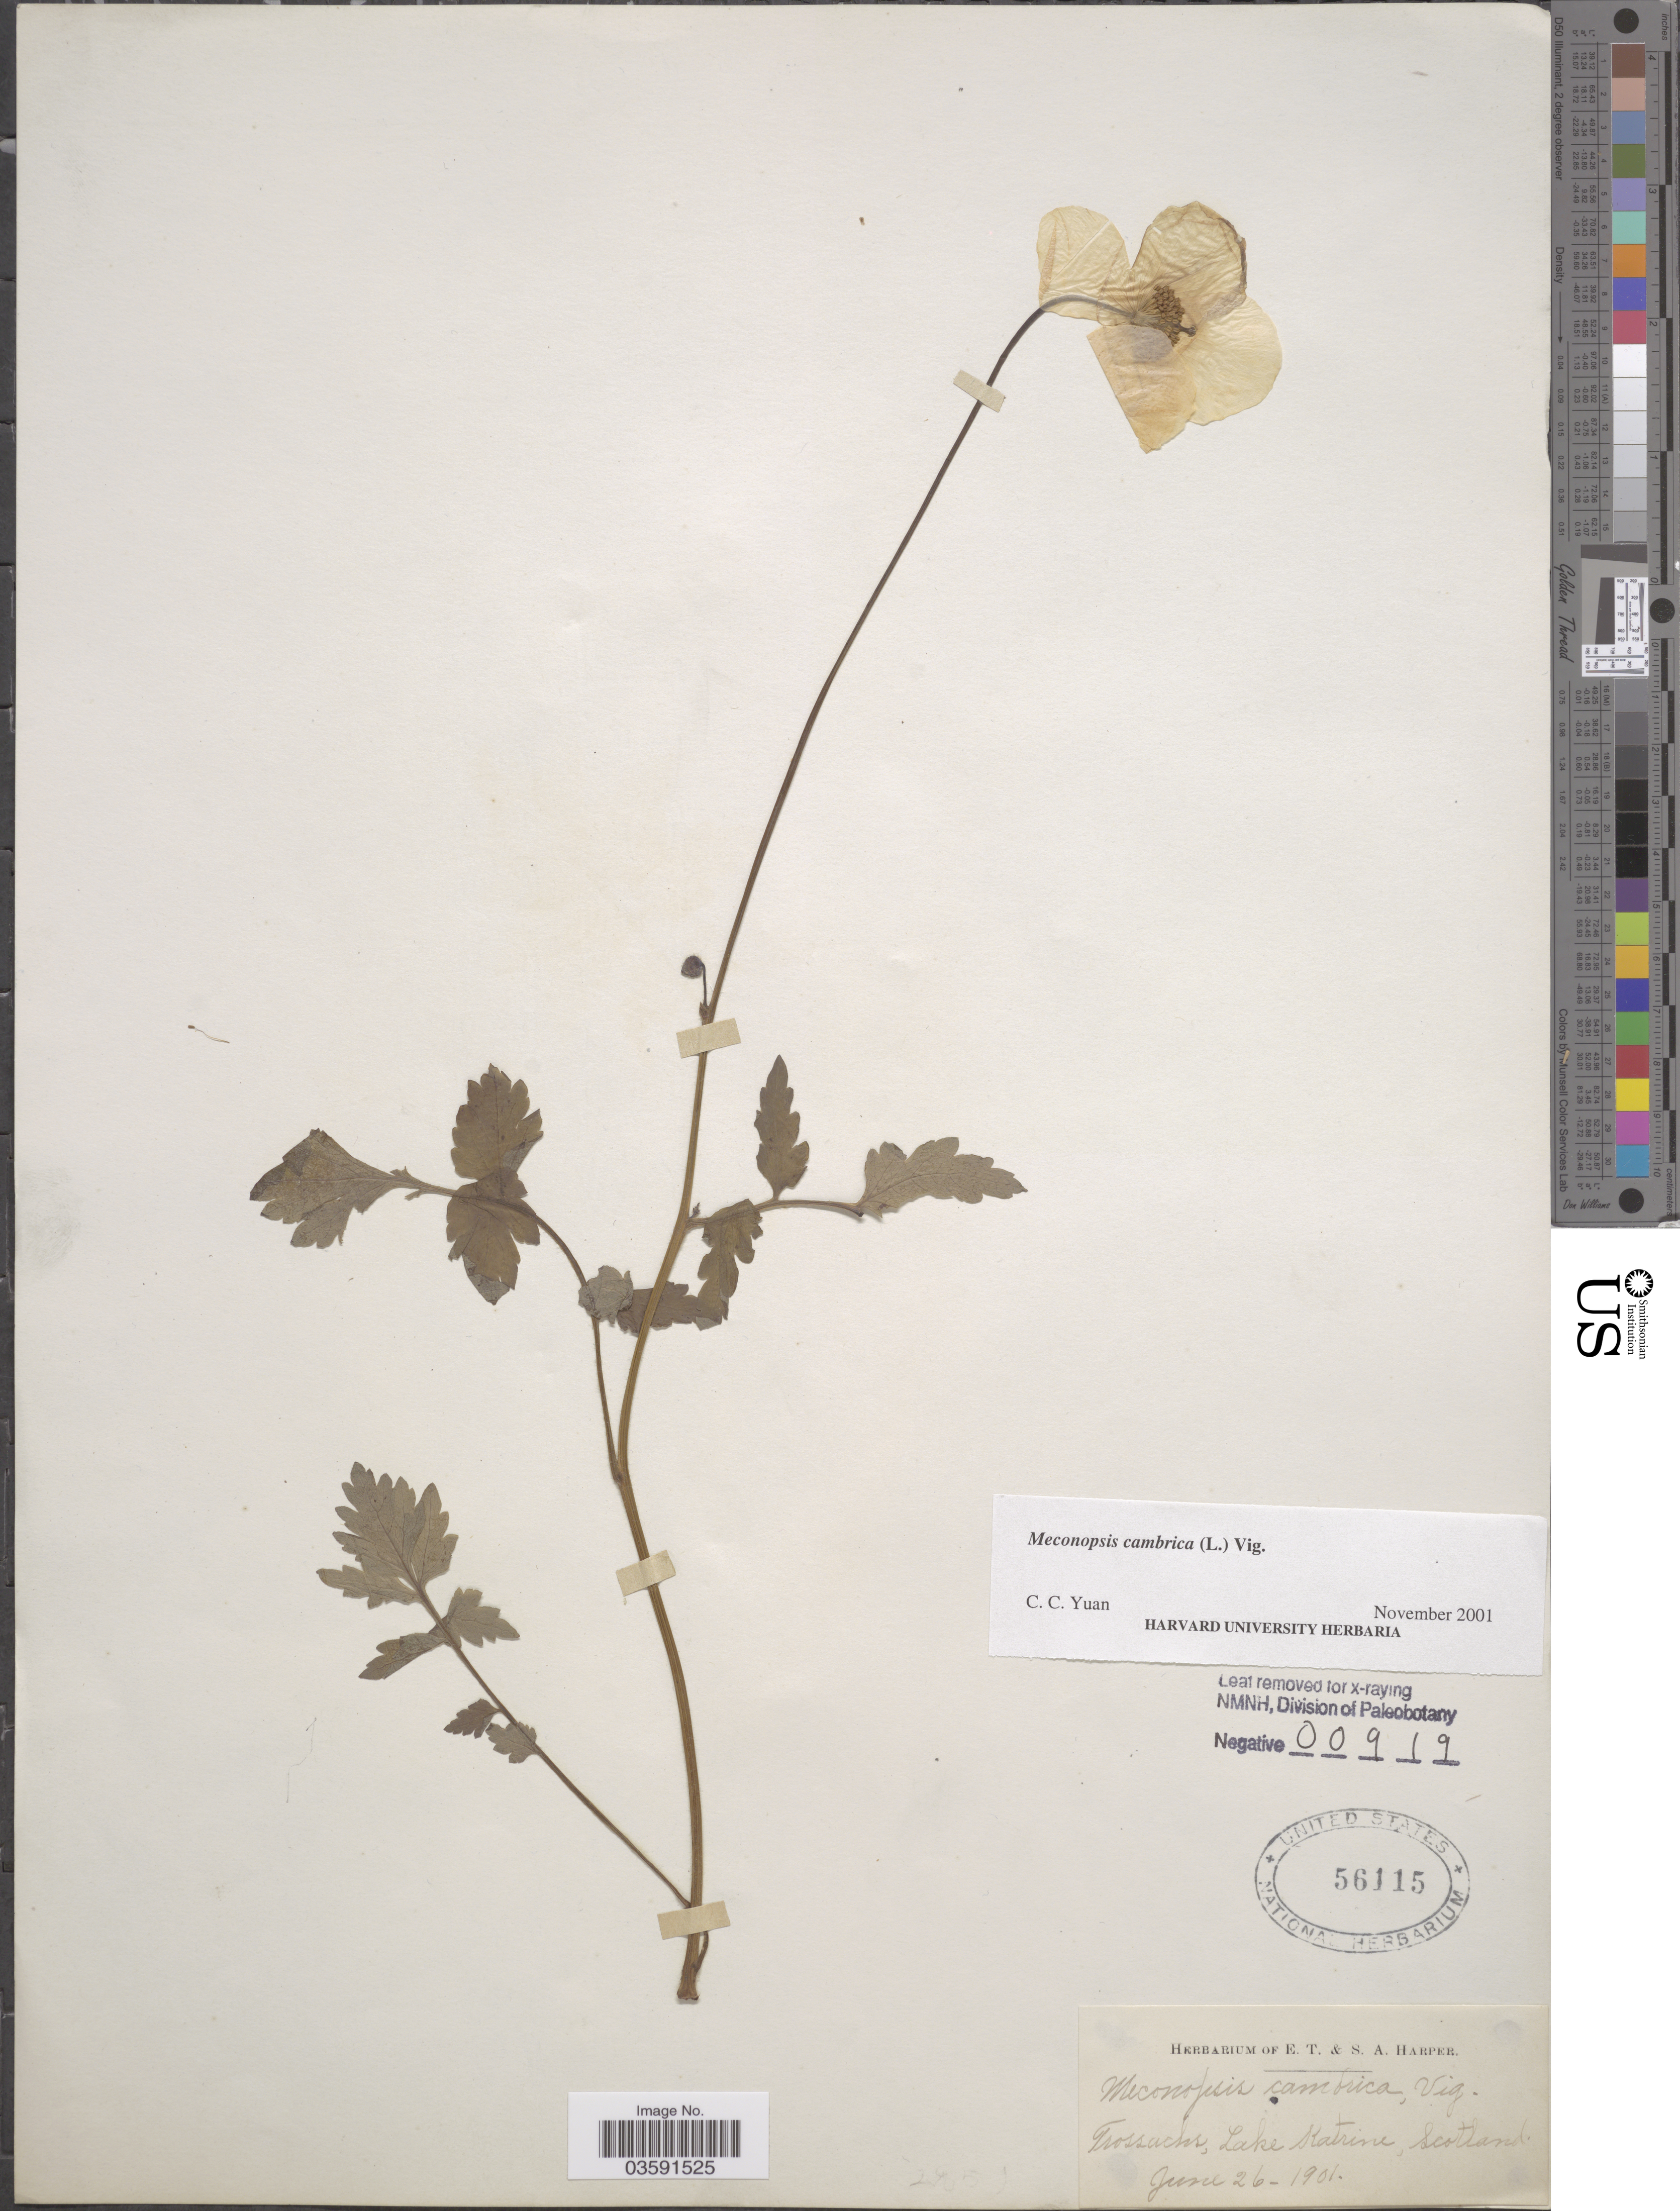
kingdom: Plantae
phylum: Tracheophyta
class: Magnoliopsida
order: Ranunculales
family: Papaveraceae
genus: Papaver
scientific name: Papaver cambricum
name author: L.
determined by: Strong, M. T., (US), Smithsonian Institution - National Museum of Natural History (UNITED STATES)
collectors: ex herb. E. T. & S. A. Harper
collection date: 1901-06-26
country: United Kingdom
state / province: Scotland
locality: Trossachs, Lake Katrine.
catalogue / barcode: US 56115